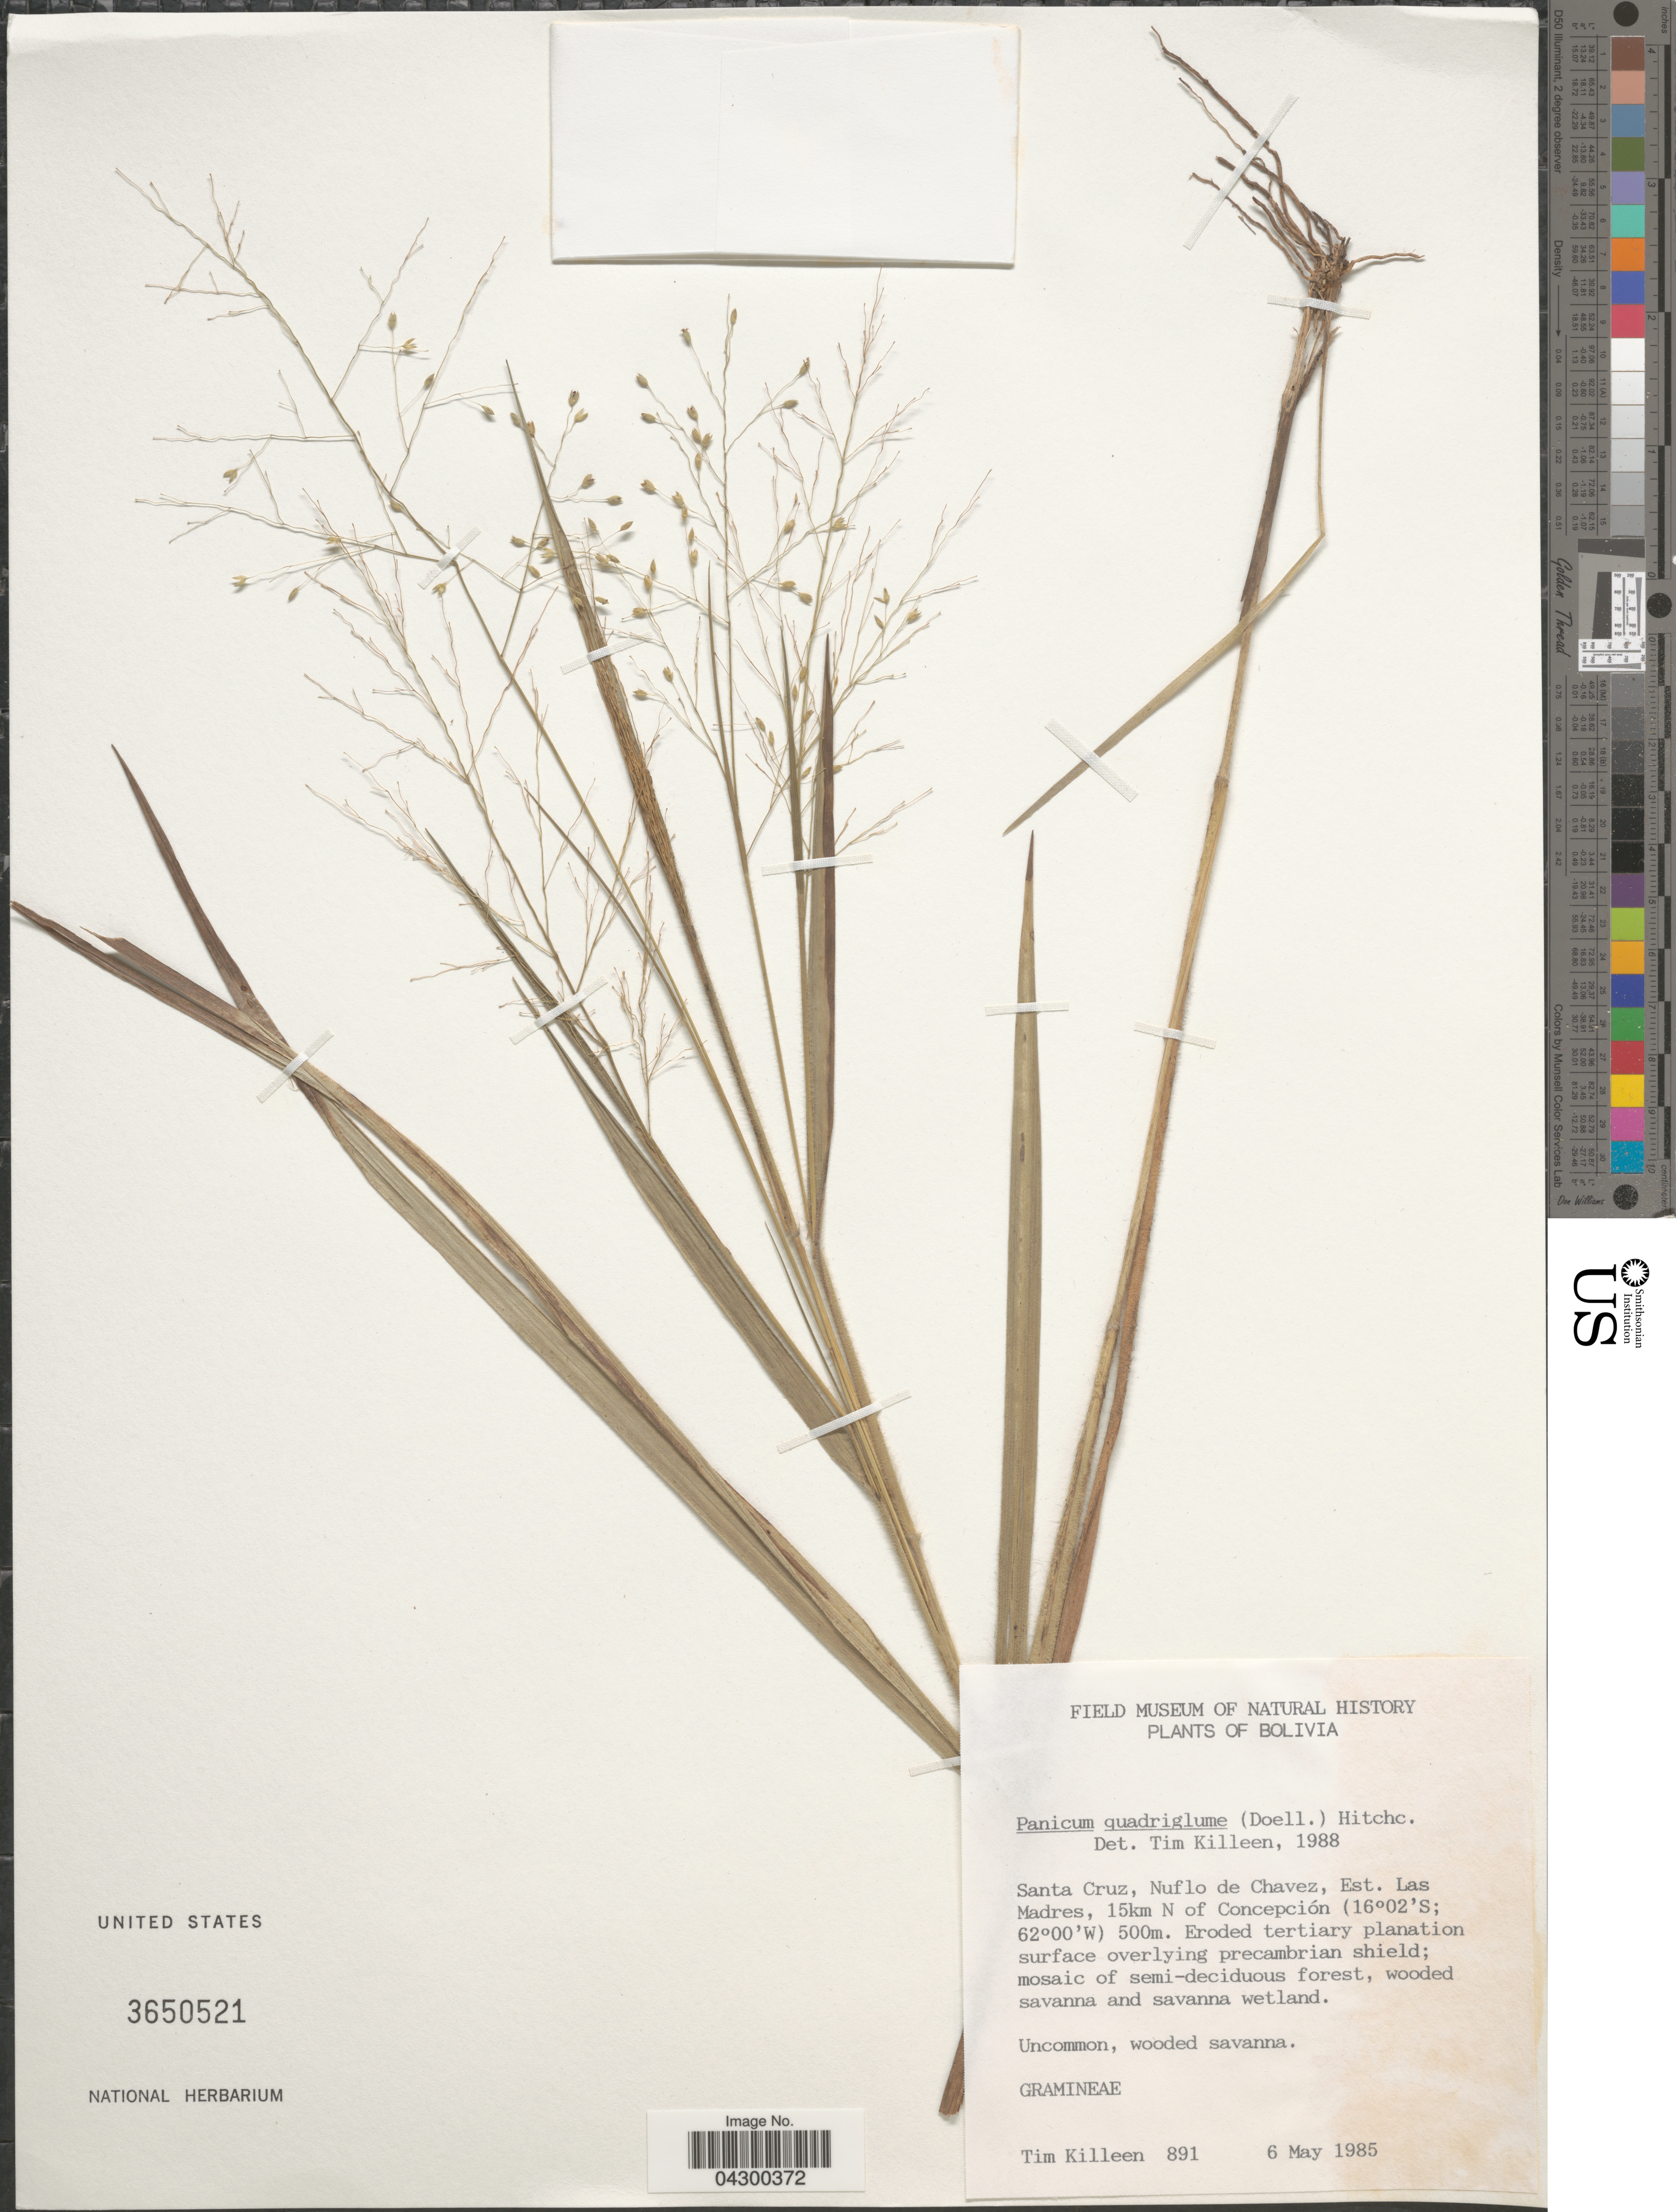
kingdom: Plantae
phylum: Tracheophyta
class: Liliopsida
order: Poales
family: Poaceae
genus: Panicum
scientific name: Panicum quadriglume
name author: (Döll) Hitchc.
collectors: T. J. Killeen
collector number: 891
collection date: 1985-05-06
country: Bolivia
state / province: Santa Cruz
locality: Nuflo de Chavez, Est. Las Madres, 15km N of Concepción.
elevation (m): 500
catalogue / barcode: US 3650521